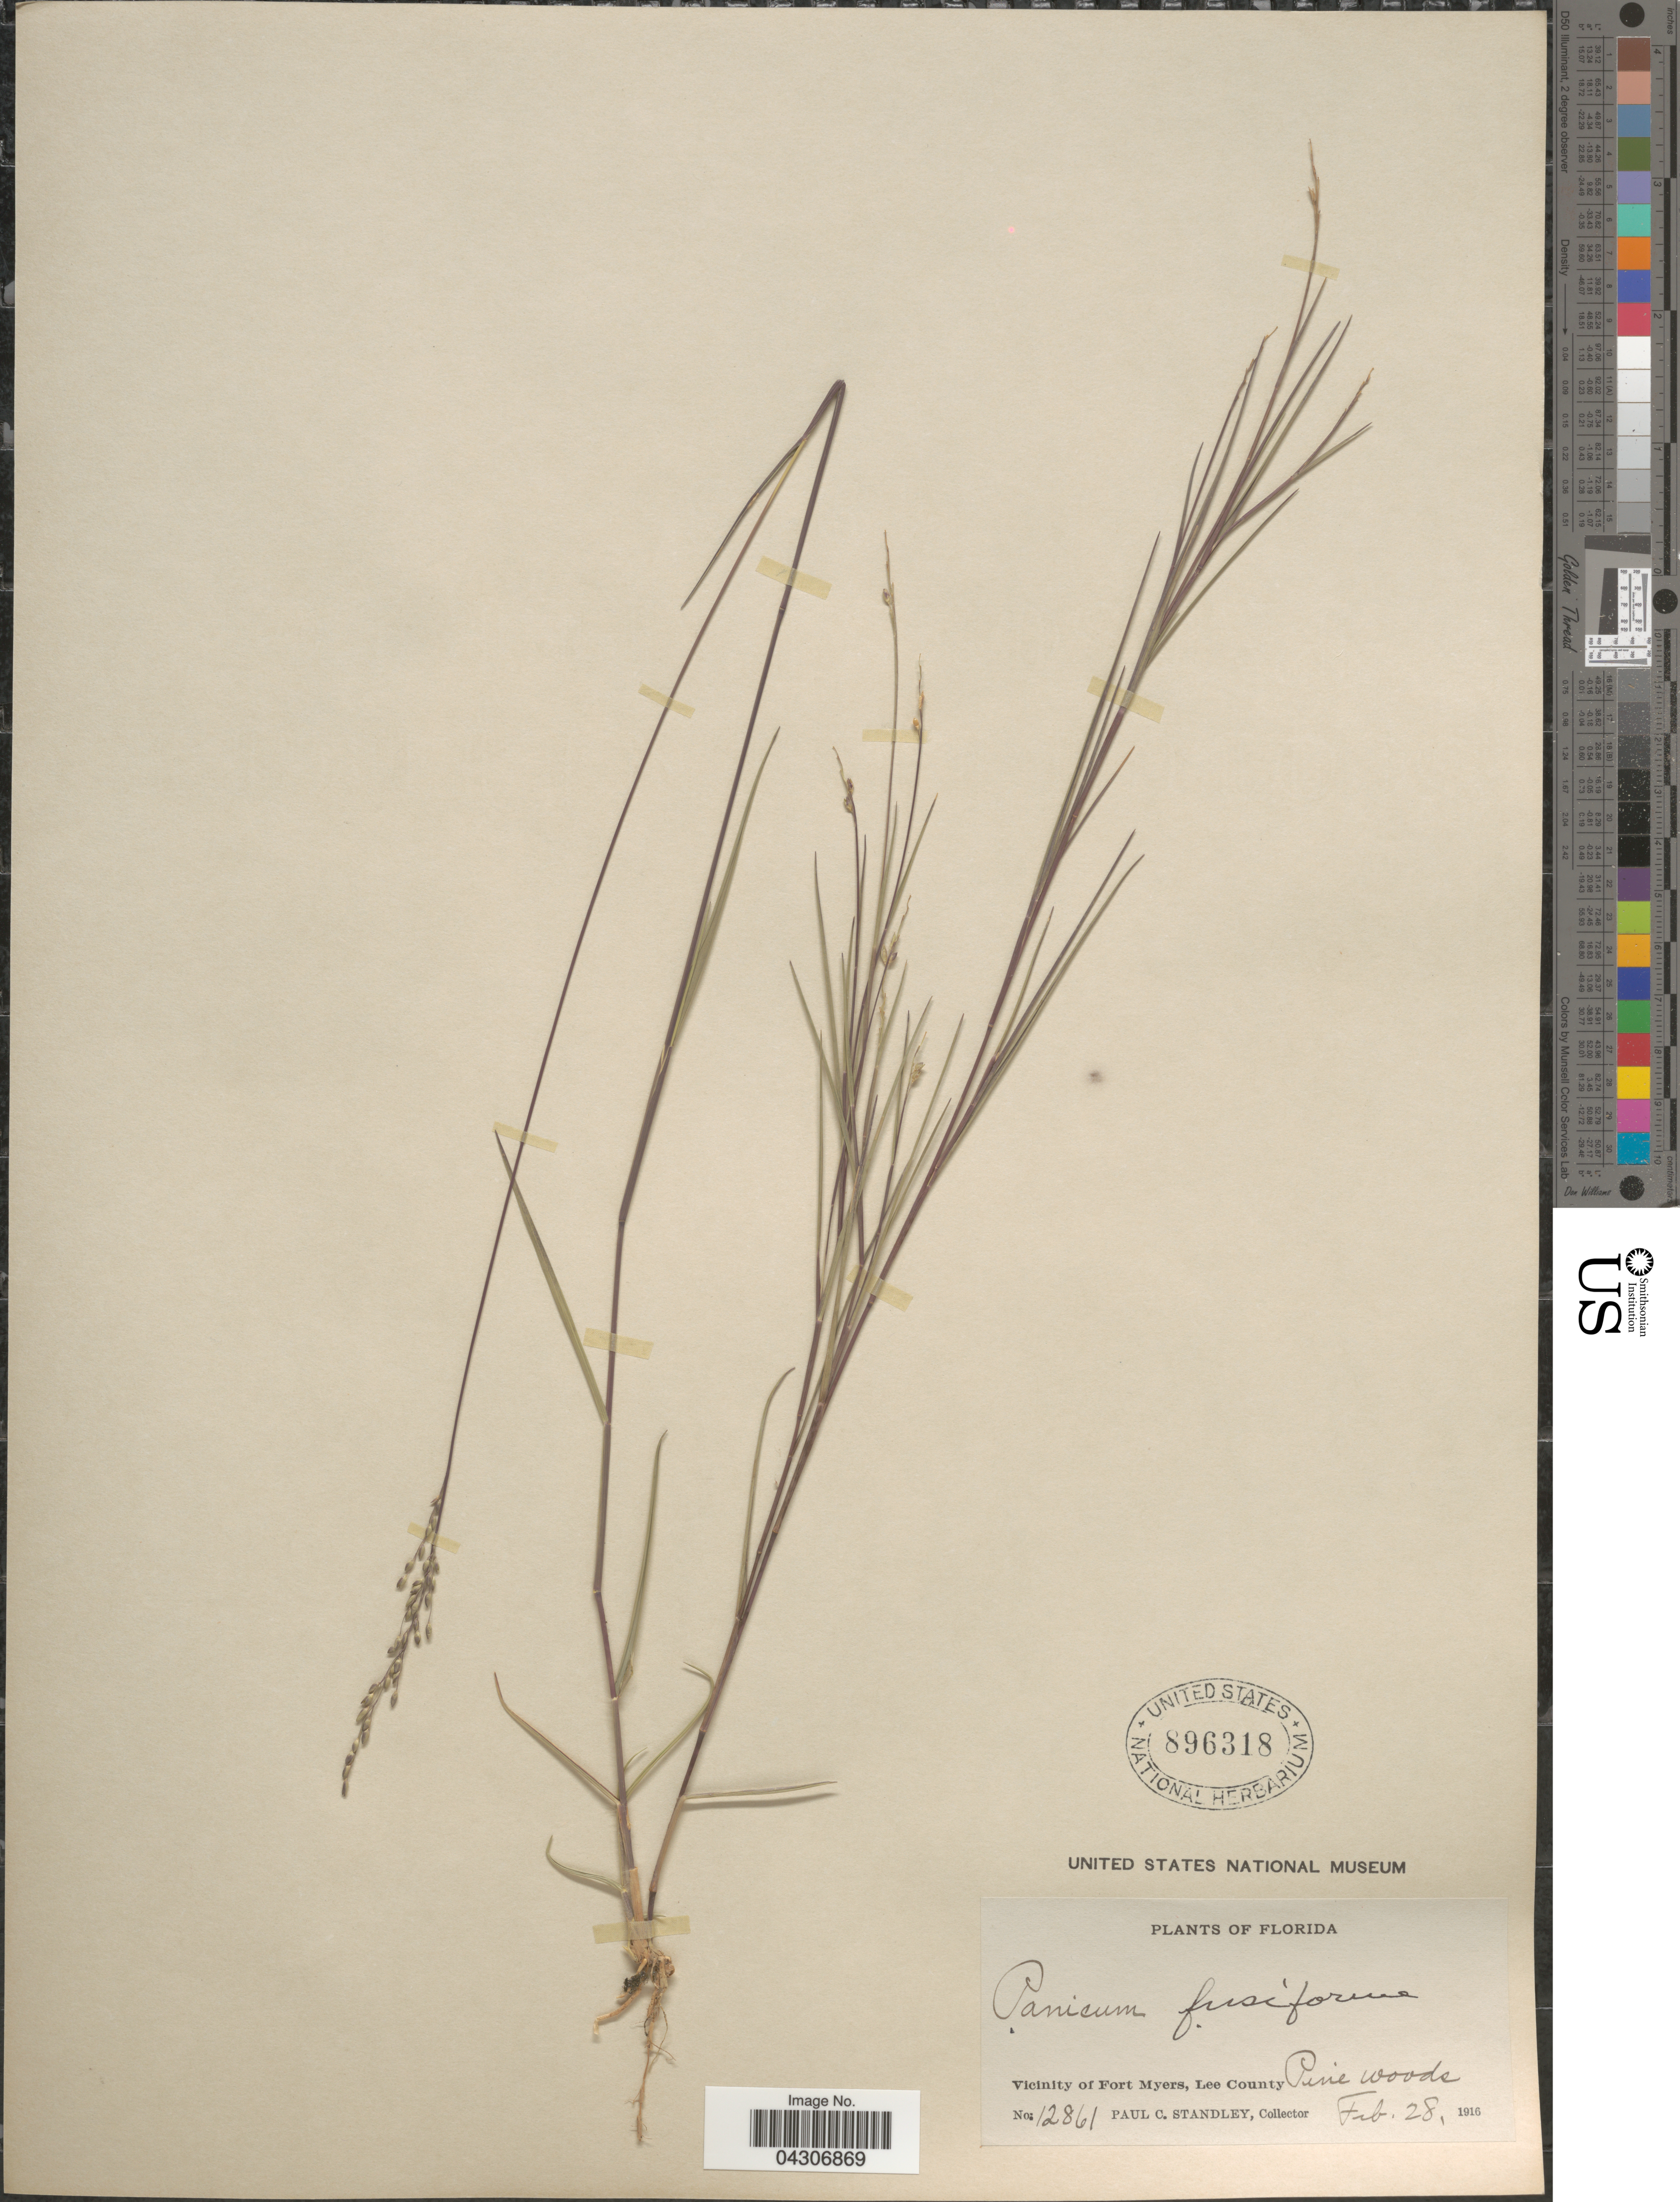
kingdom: Plantae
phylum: Tracheophyta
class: Liliopsida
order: Poales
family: Poaceae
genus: Dichanthelium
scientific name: Dichanthelium aciculare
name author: (Desv. ex Poir.) Gould & C.A. Clark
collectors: P. C. Standley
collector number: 12861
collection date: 1916-02-28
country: United States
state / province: Florida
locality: Vicinity of Fort Myers, Lee County. Pine woods.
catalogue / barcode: US 896318